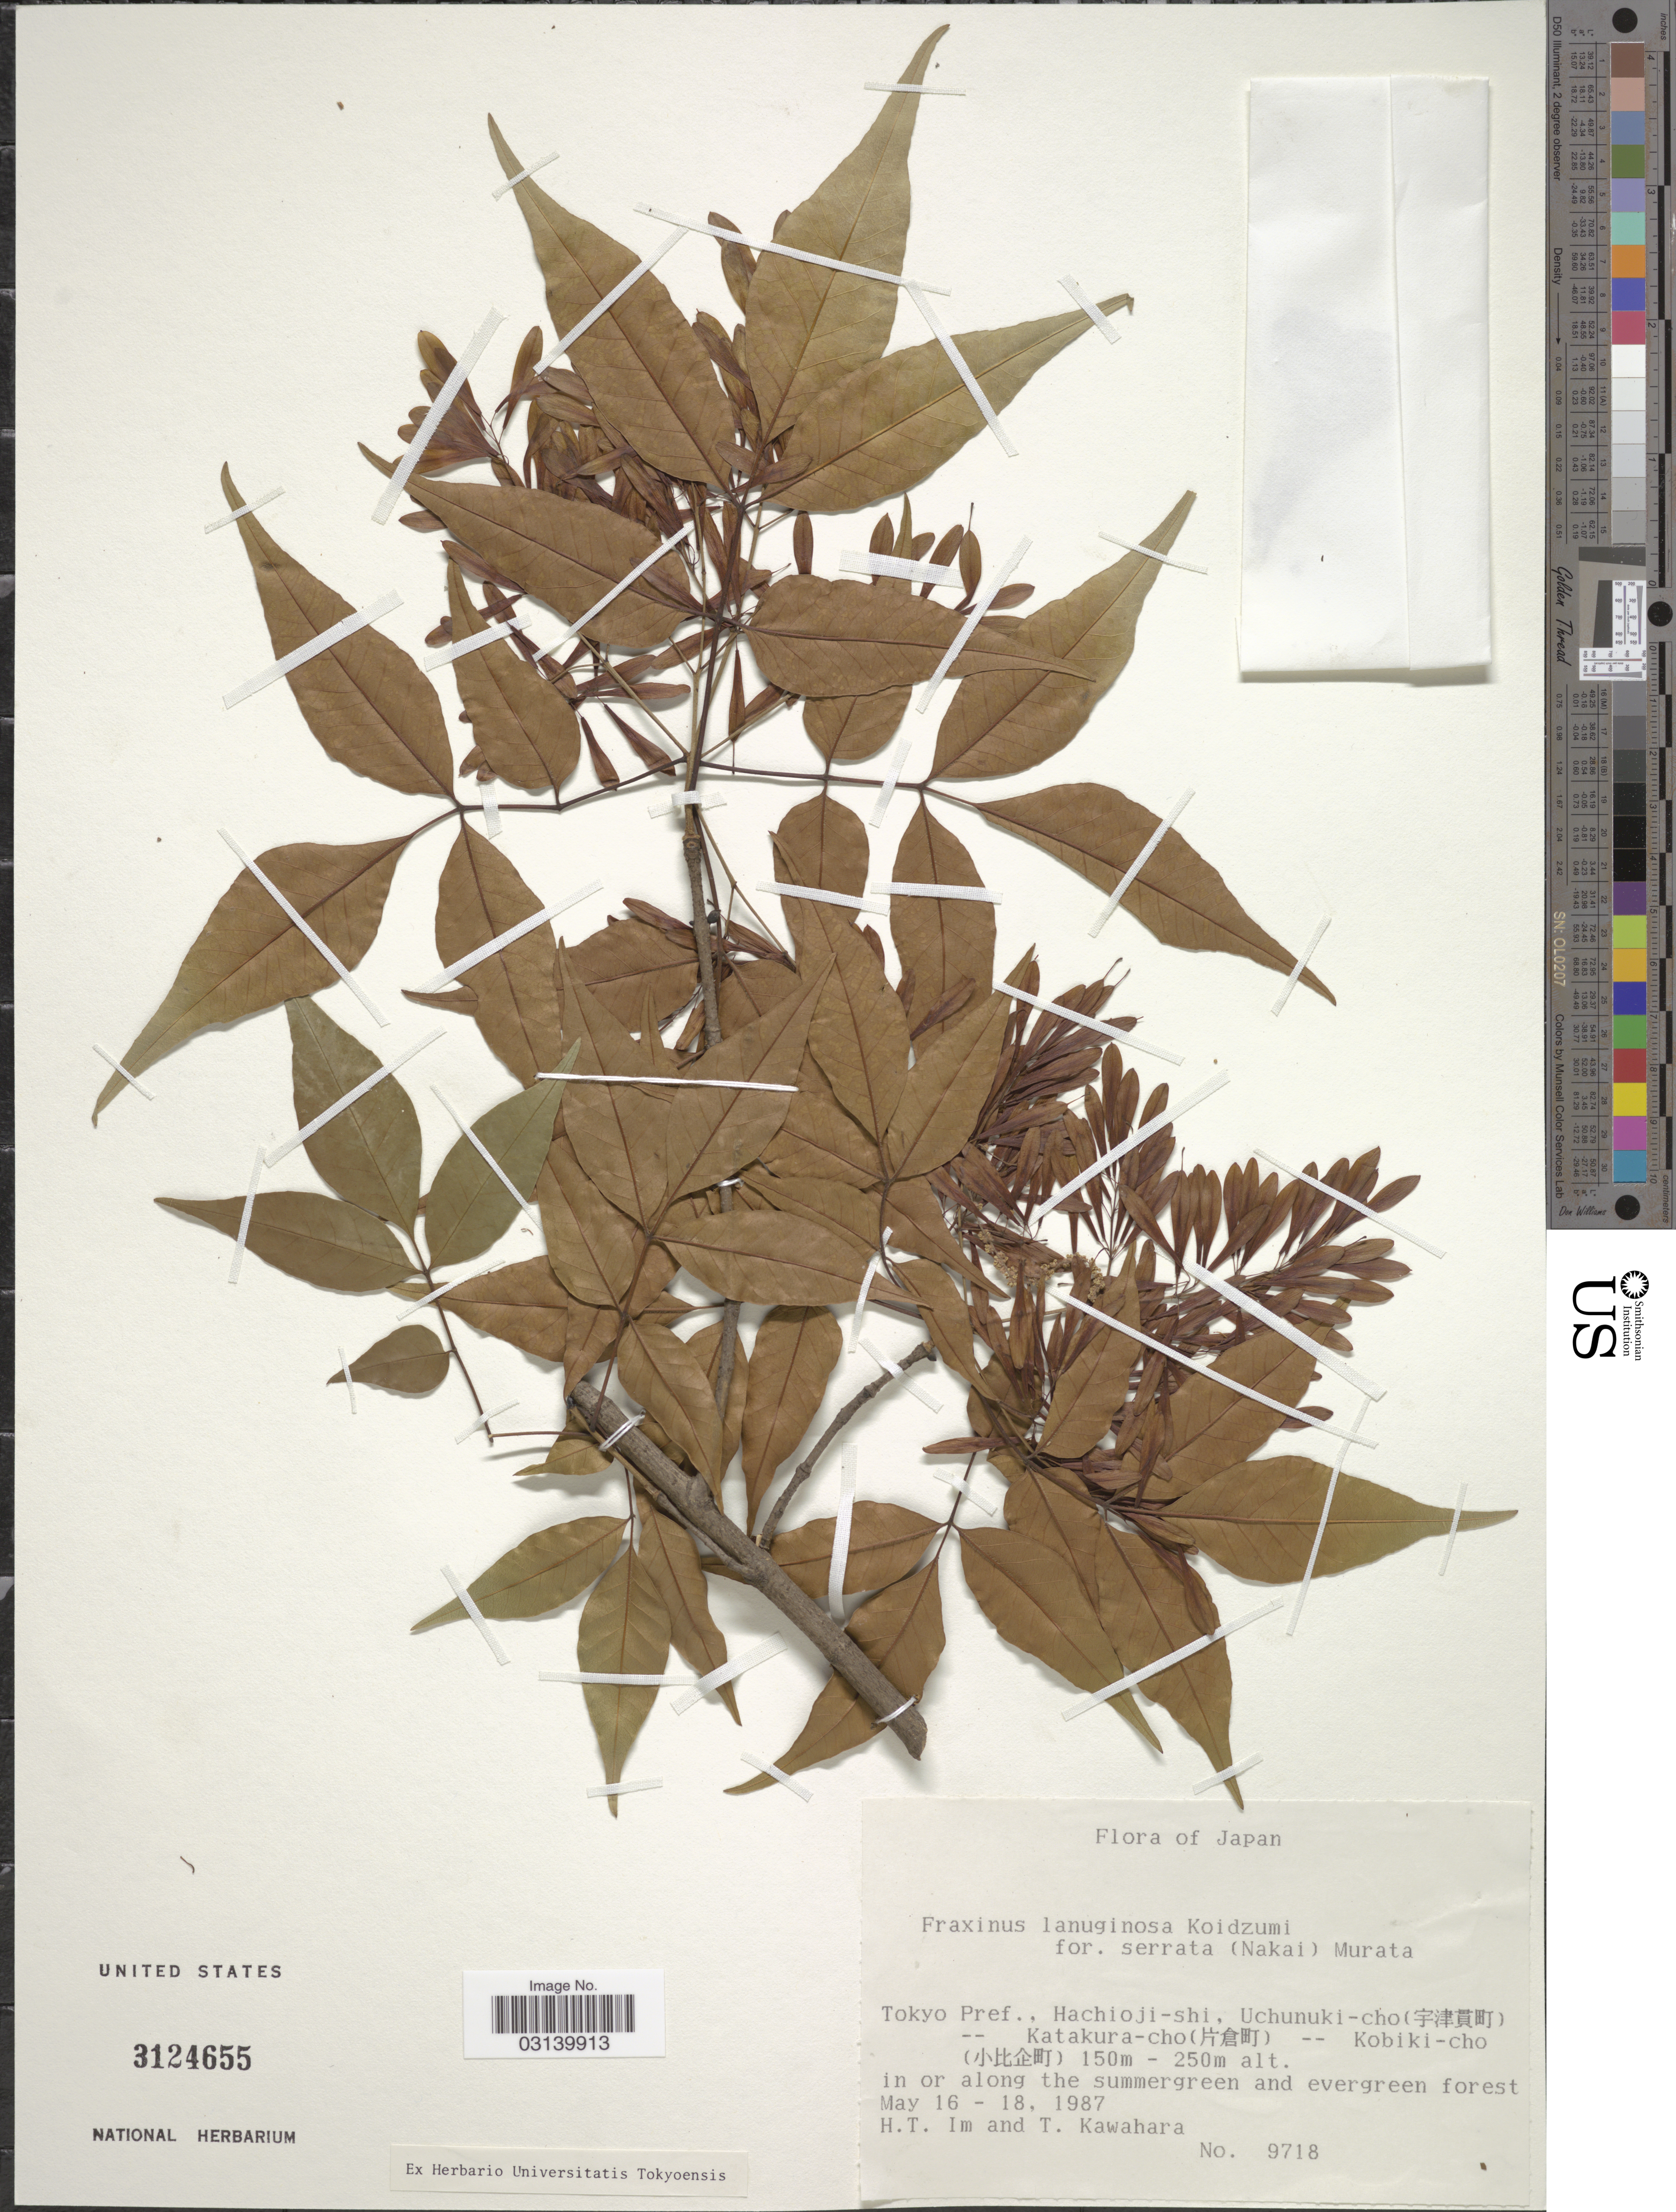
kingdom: Plantae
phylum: Tracheophyta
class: Magnoliopsida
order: Lamiales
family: Oleaceae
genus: Fraxinus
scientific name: Fraxinus lanuginosa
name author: Koidz.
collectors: H. Im & T. Kawahara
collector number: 9718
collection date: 1987-05-16/1987-05-18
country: Japan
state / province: Tokyo, Federal City of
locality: Tokyo Pref., Hachioji-shi, Uchunuki-cho--Katakura-cho-- Kobiki-cho.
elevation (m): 150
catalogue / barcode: US 3124655